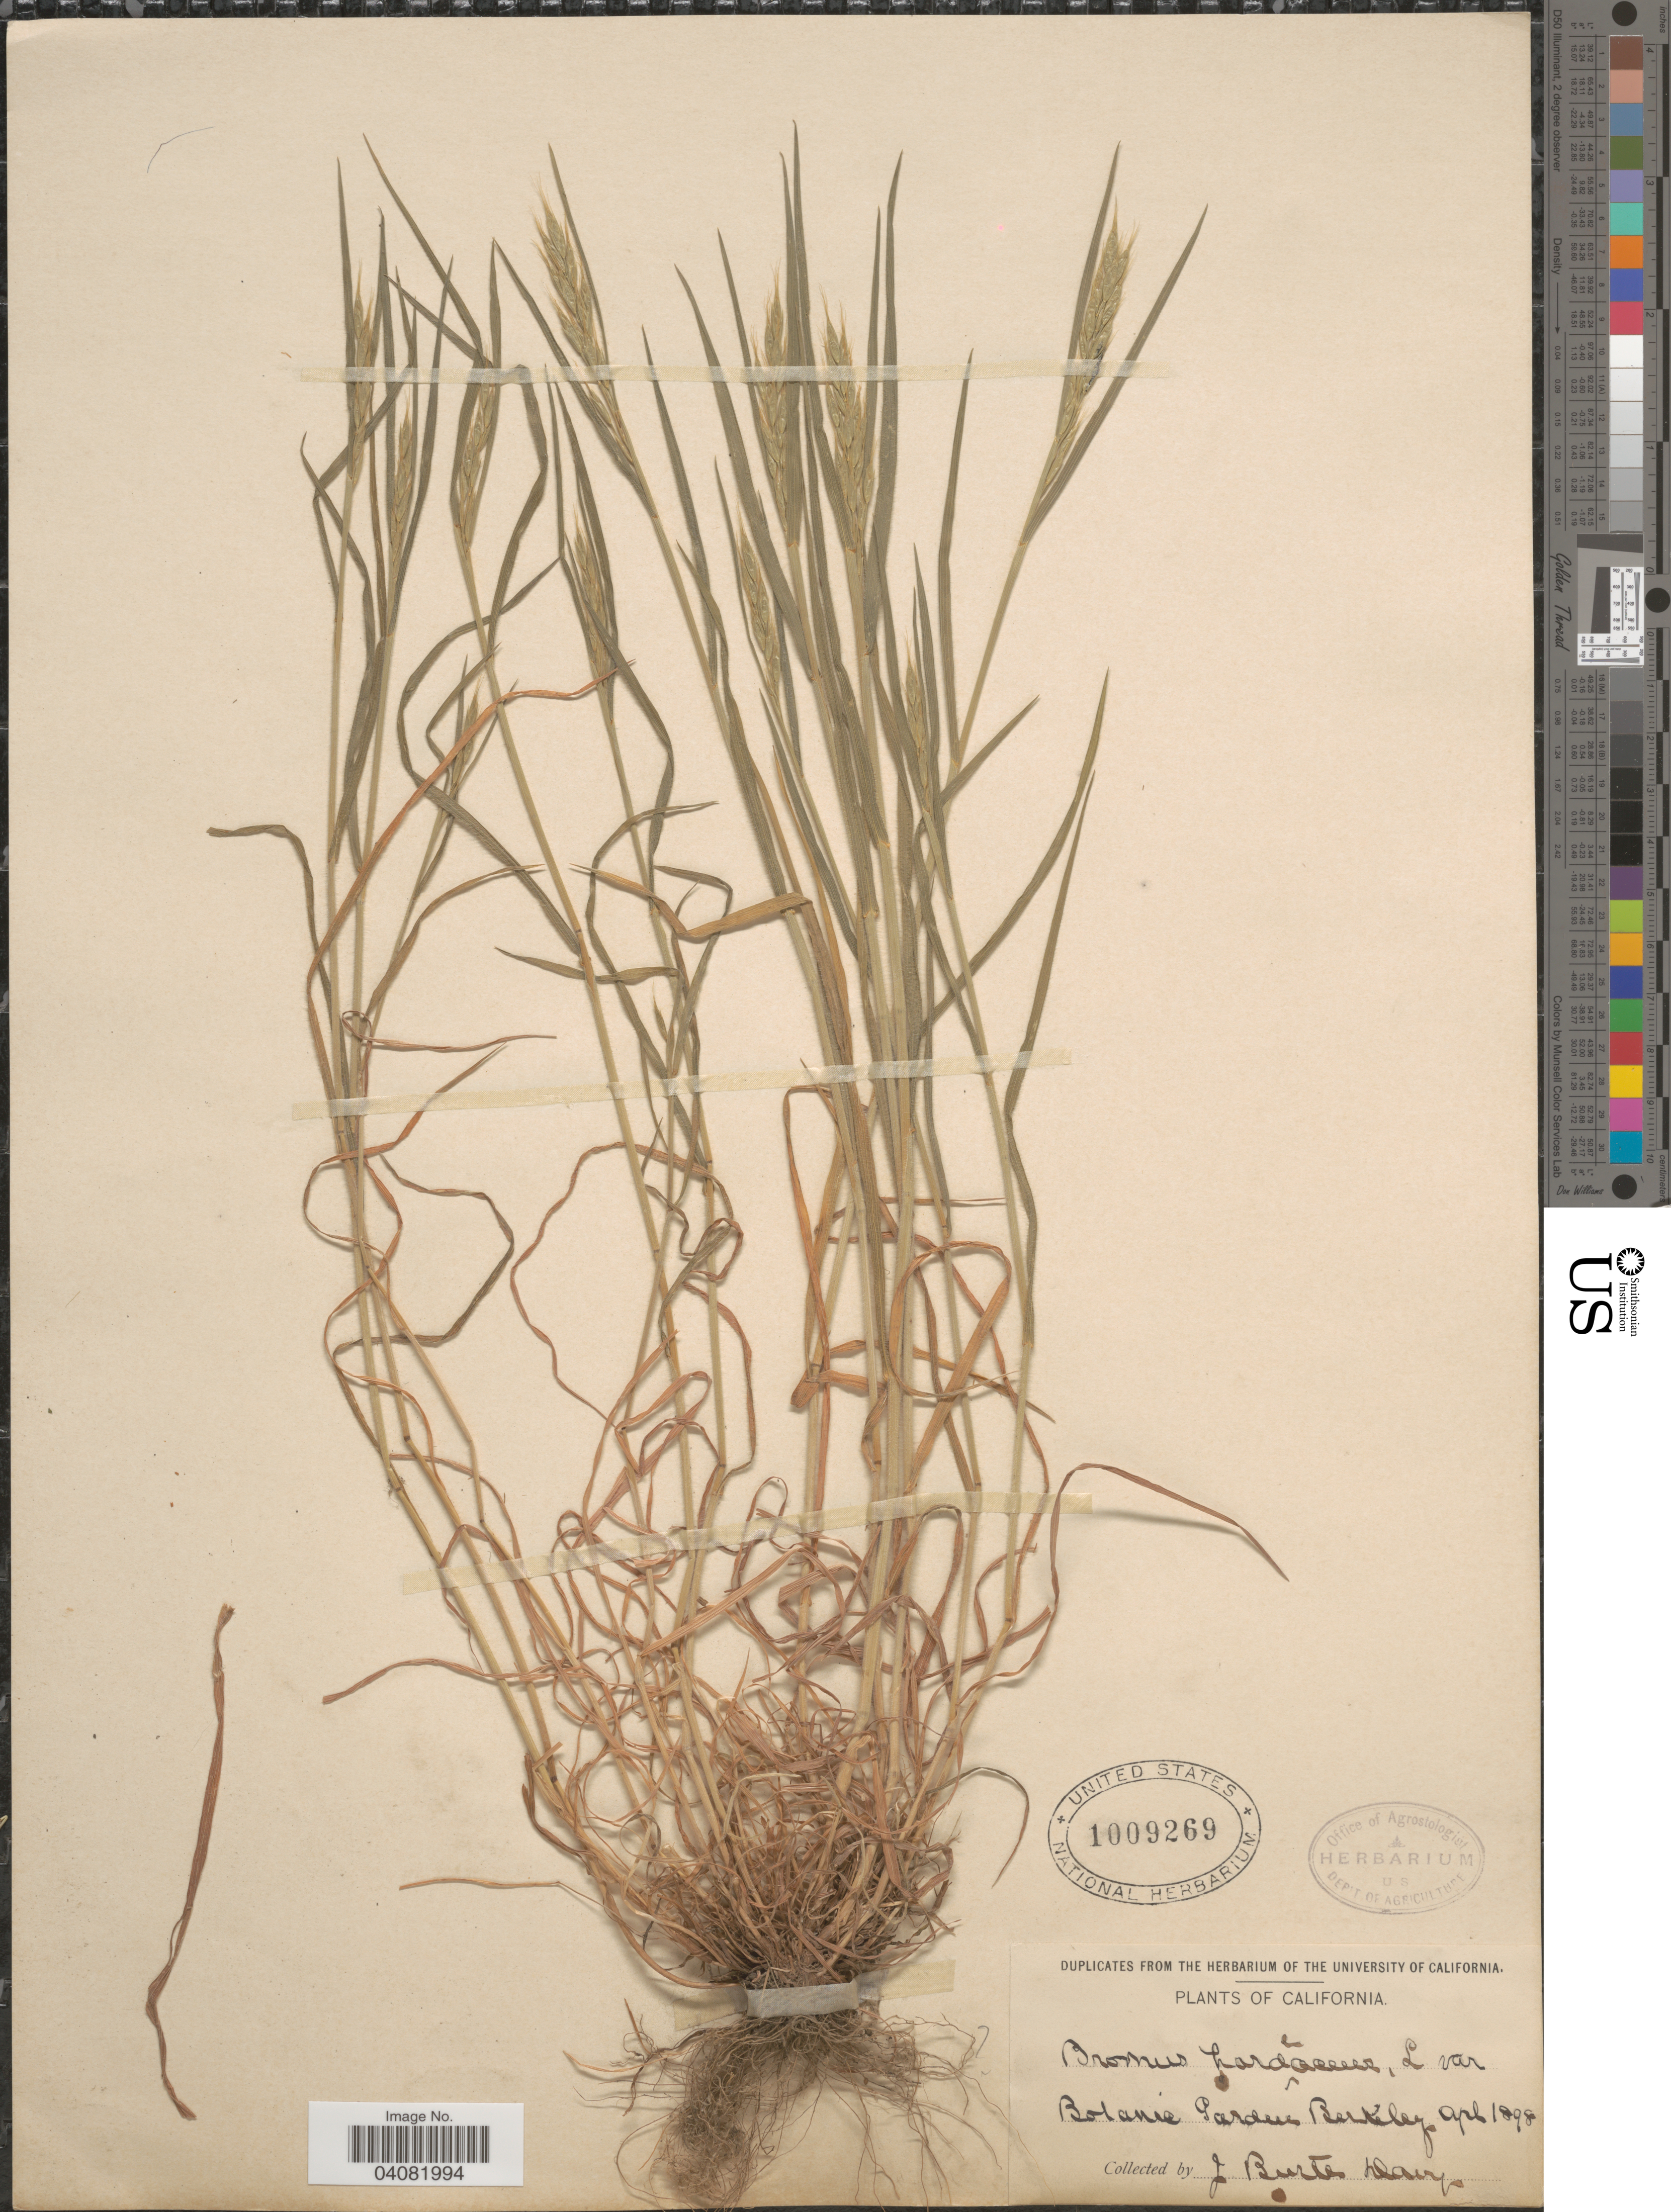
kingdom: Plantae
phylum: Tracheophyta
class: Liliopsida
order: Poales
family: Poaceae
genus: Bromus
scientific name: Bromus hordeaceus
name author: L.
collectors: J. Burtt Davy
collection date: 1898-04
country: United States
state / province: California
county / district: Alameda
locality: Botanic Garden Berkeley.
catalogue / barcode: US 1009269